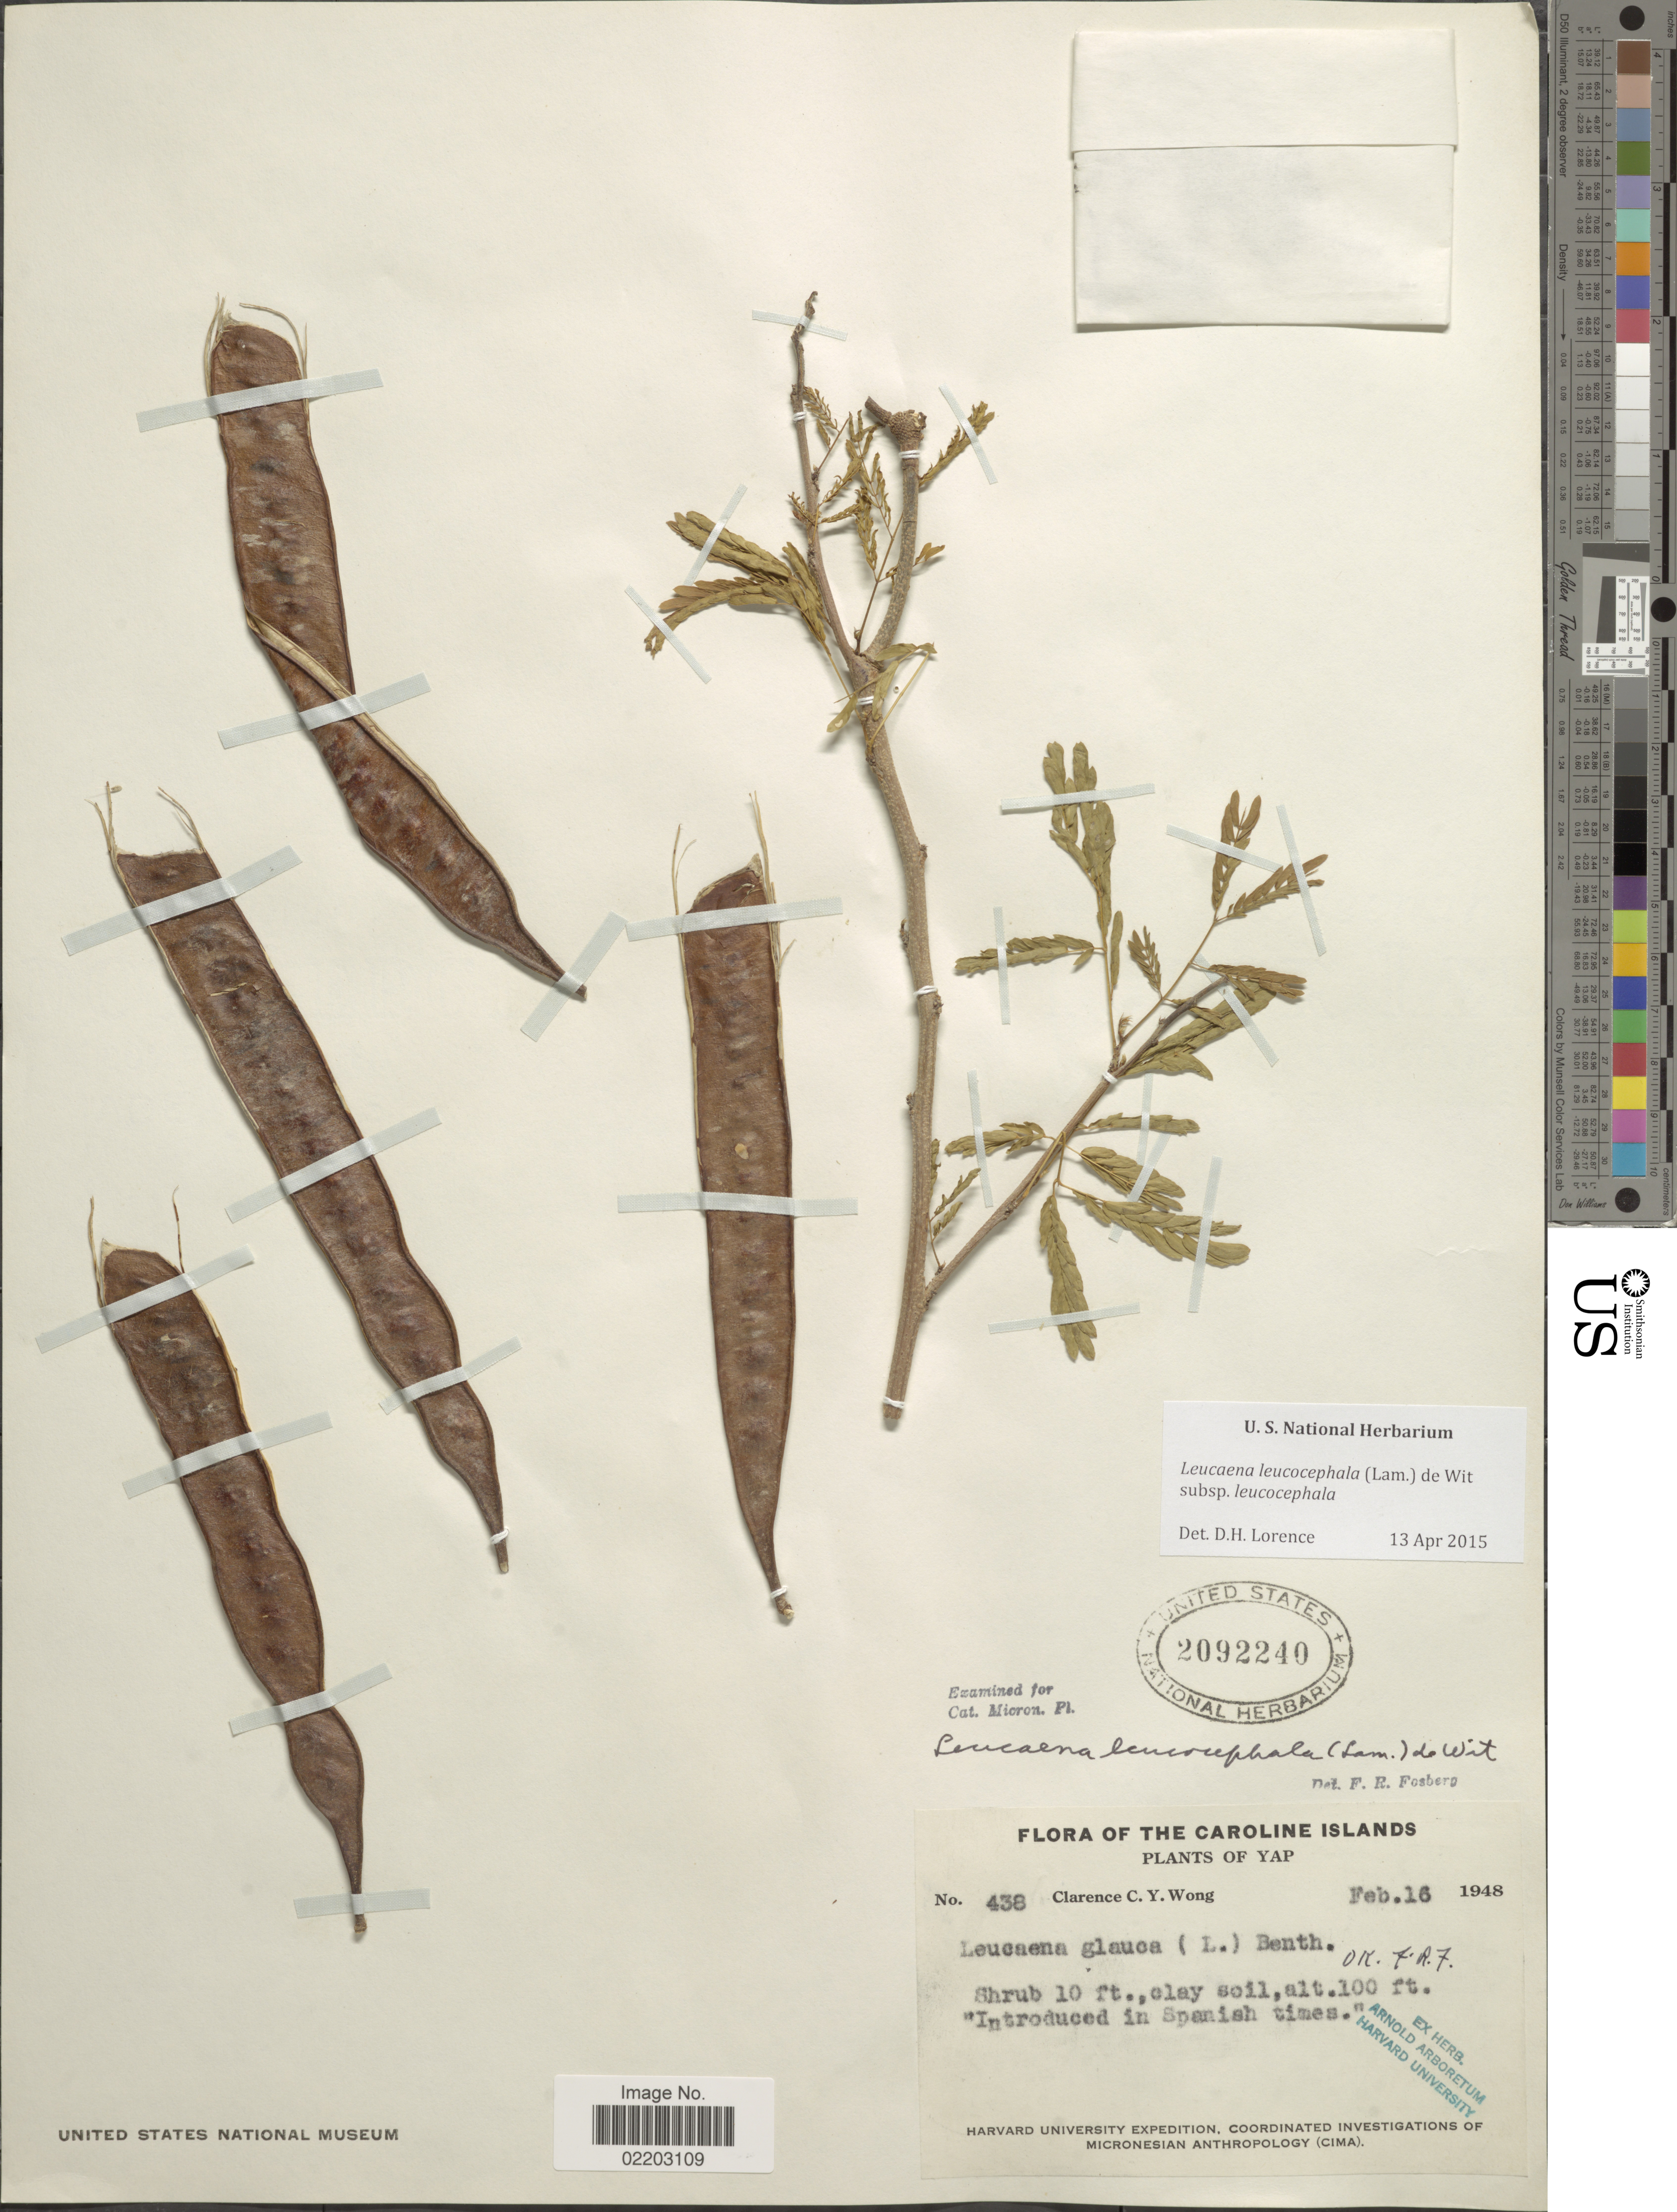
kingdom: Plantae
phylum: Tracheophyta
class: Magnoliopsida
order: Fabales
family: Fabaceae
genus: Leucaena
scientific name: Leucaena leucocephala subsp. leucocephala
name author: (Lam.) de Wit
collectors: C. Wong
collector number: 438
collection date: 1948-02-16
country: Micronesia, Federated States of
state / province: Yap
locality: Caroline Islands. Yap.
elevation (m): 30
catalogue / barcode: US 2092240